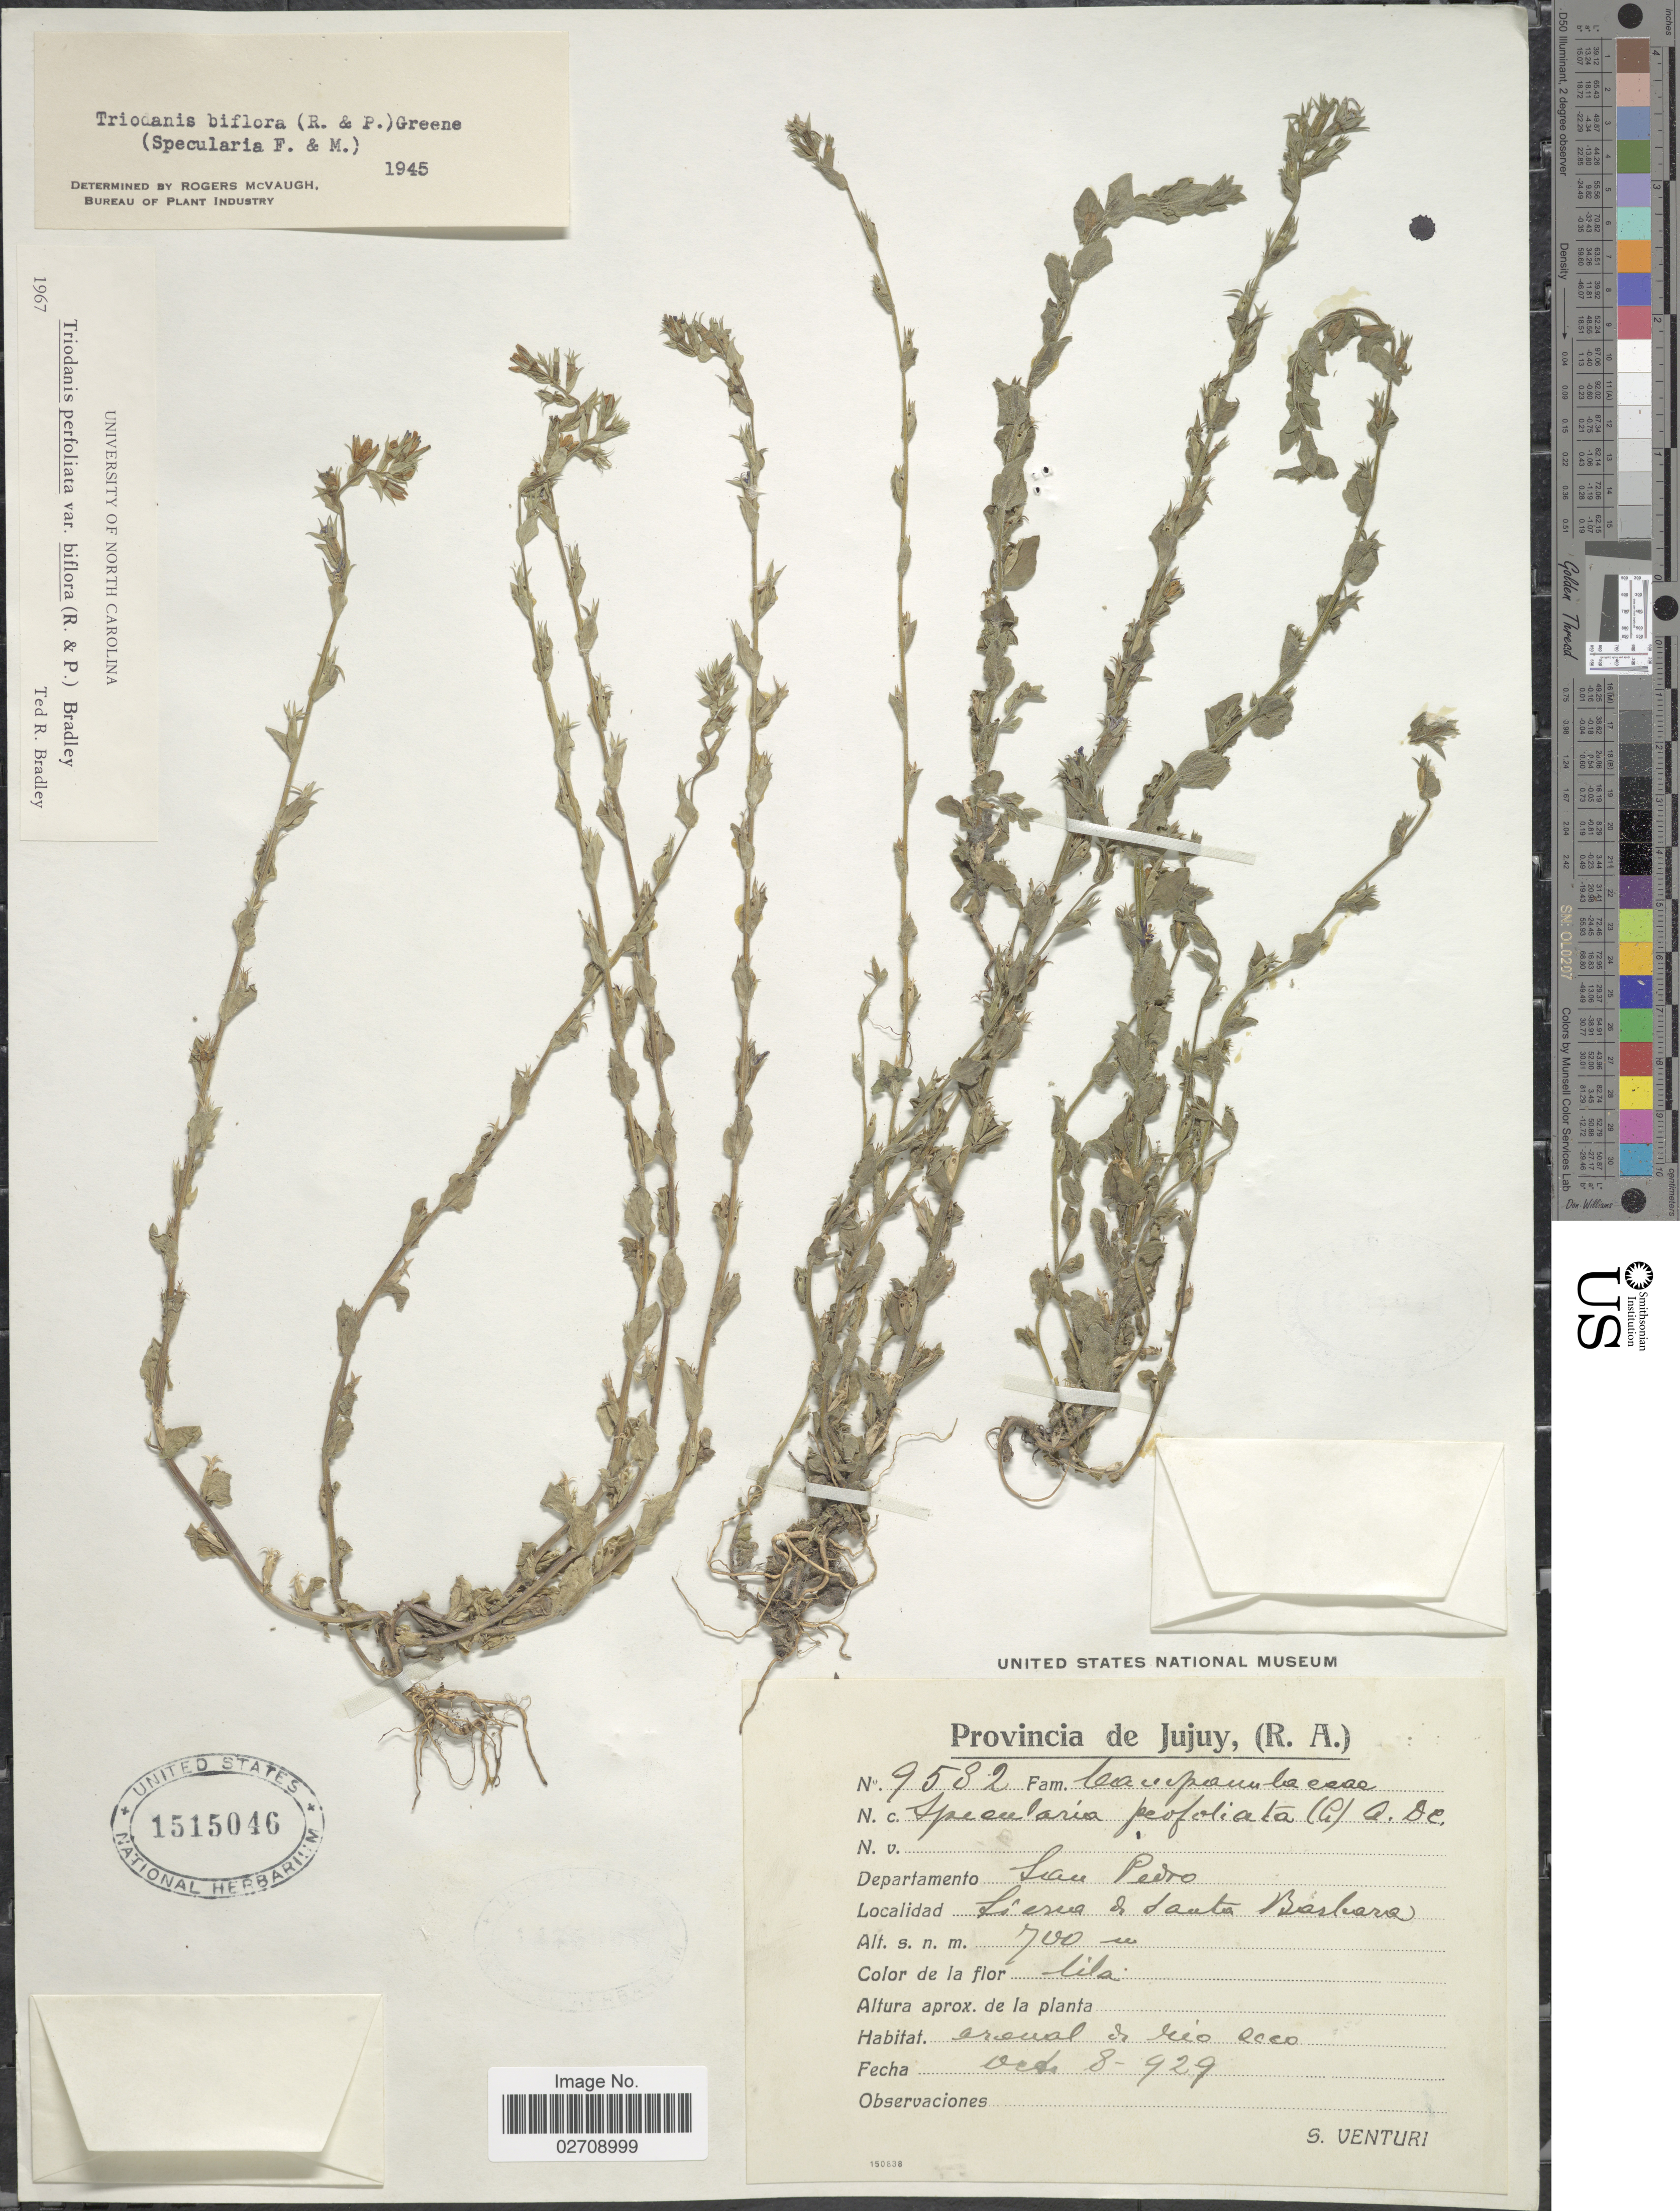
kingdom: Plantae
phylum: Tracheophyta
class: Magnoliopsida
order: Asterales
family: Campanulaceae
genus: Triodanis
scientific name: Triodanis perfoliata var. biflora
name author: (Ruiz & Pav.) Bradley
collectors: S. Venturi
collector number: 9582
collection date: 1929-10-08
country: Argentina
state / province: Jujuy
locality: R.A. Departamento San Pedro. Sierra de Santa Barbara.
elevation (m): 700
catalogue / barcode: US 1515046